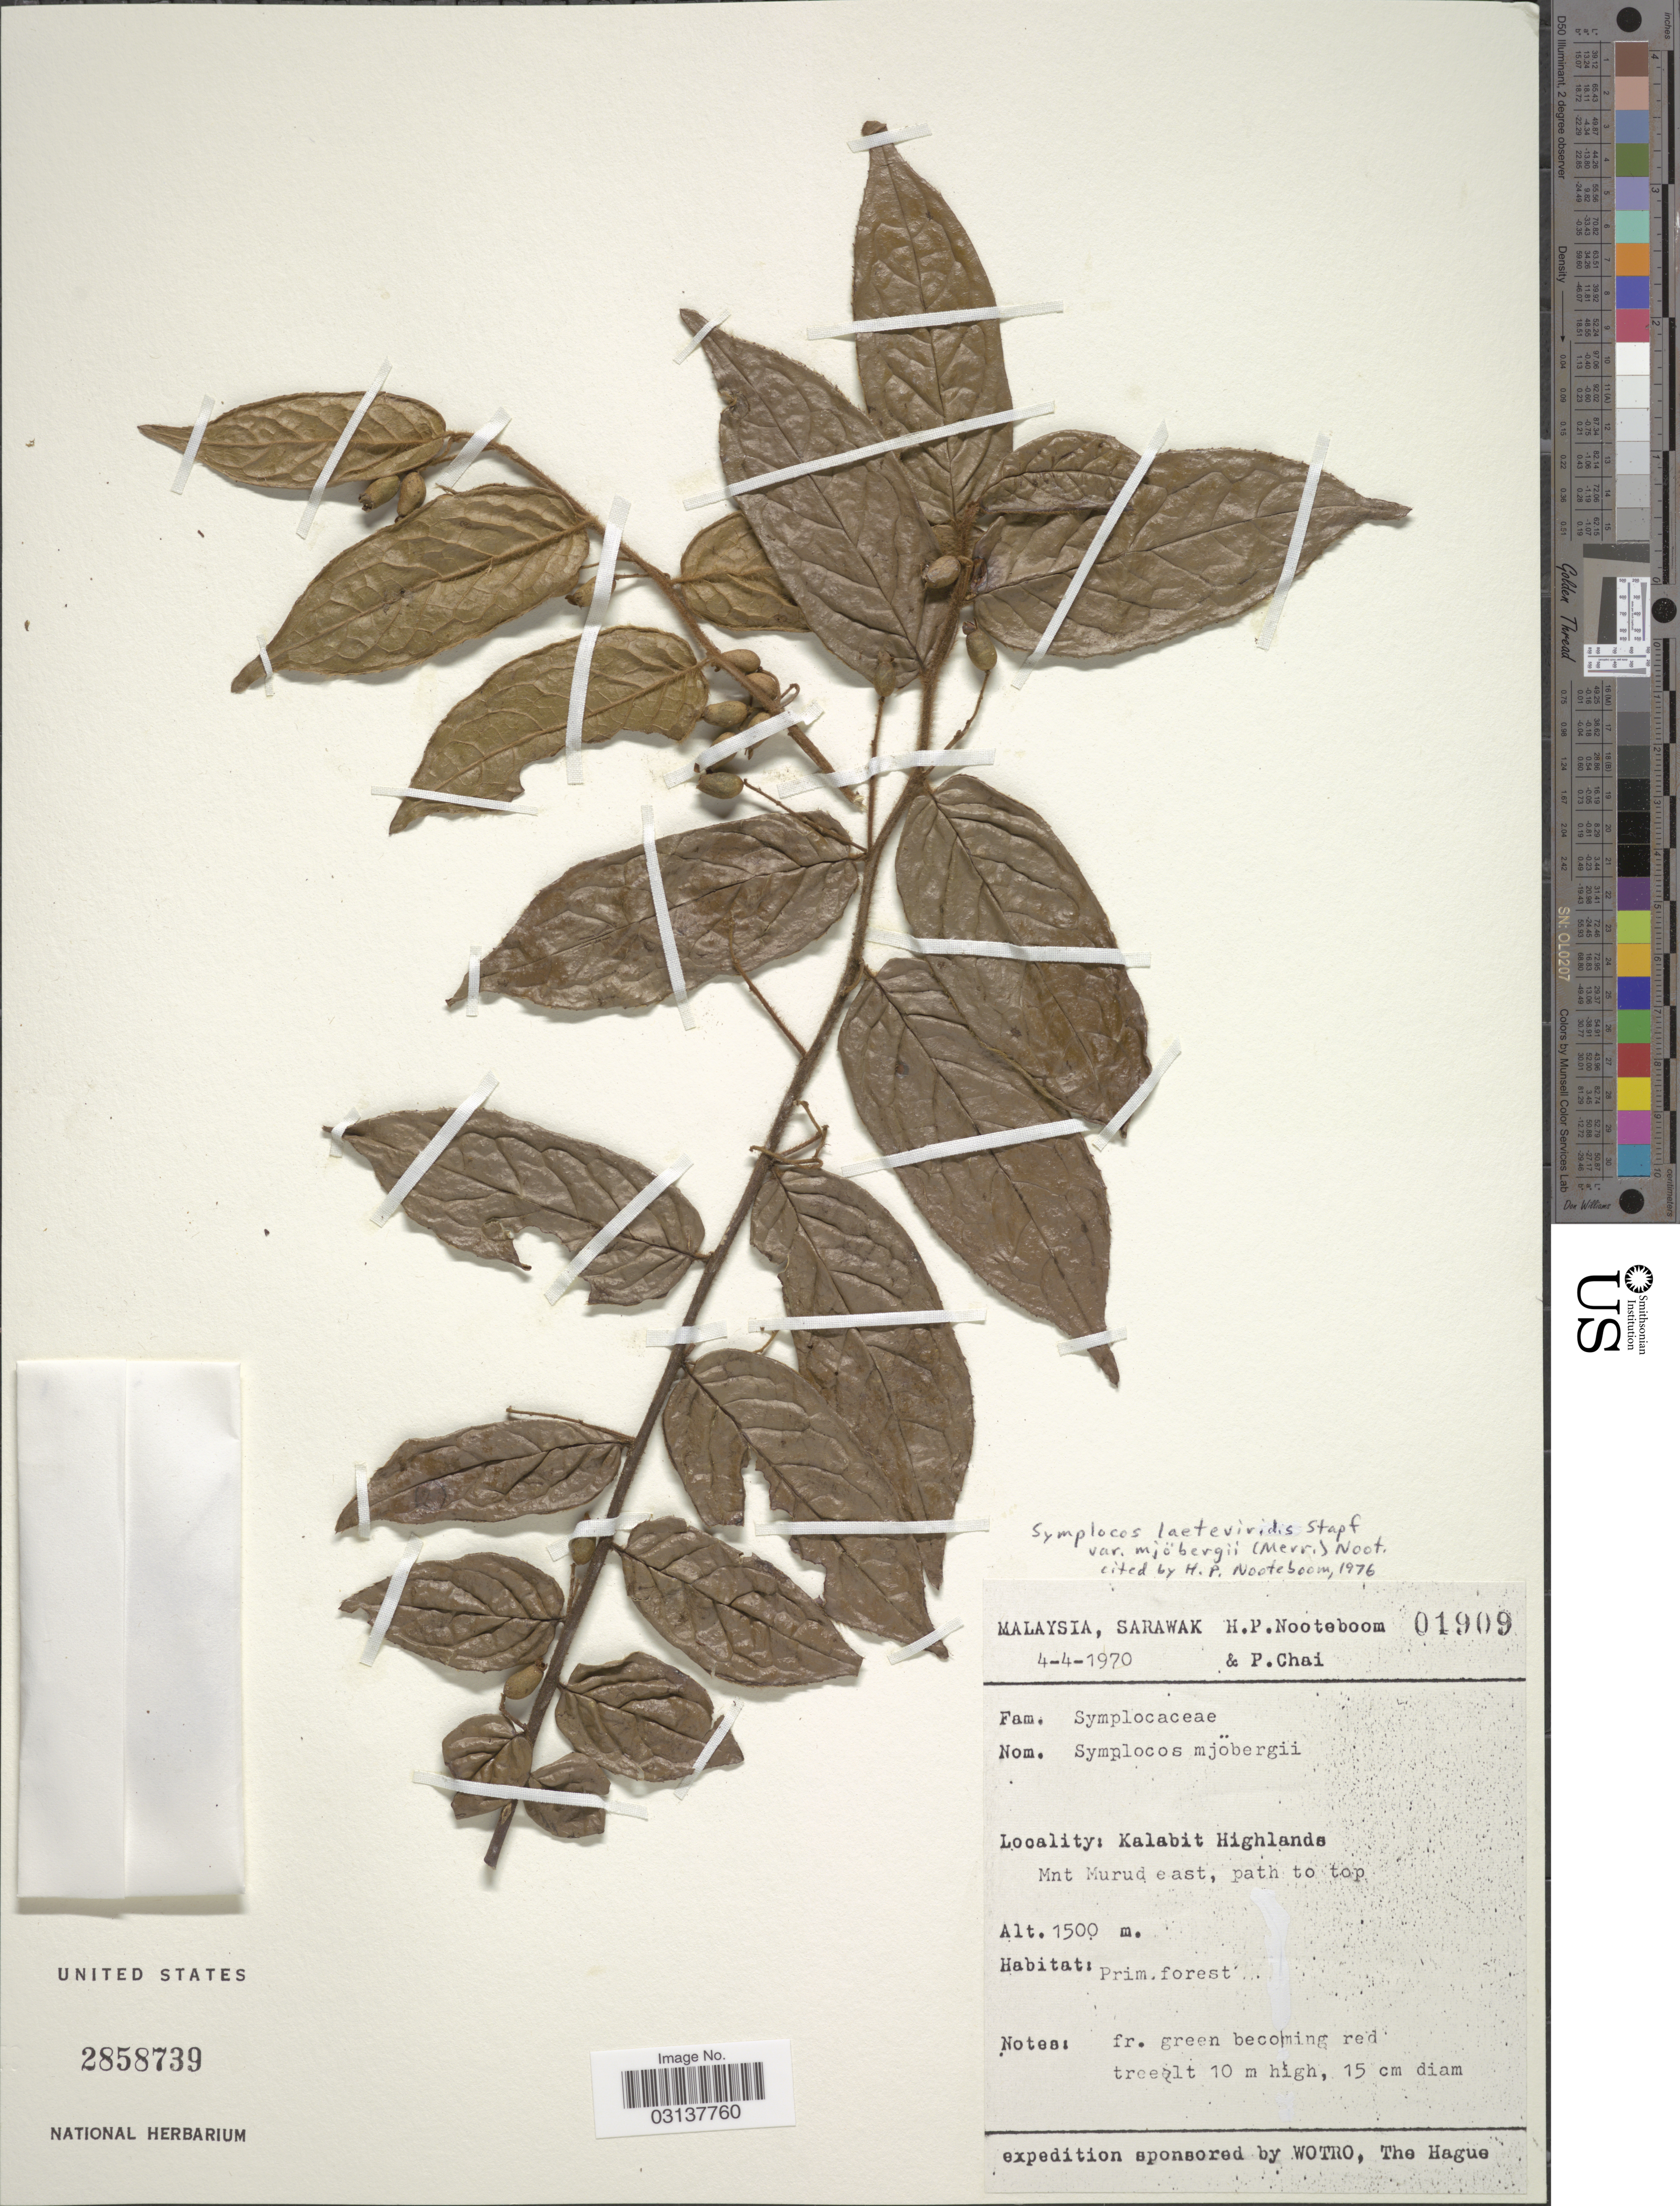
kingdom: Plantae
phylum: Tracheophyta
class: Magnoliopsida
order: Ericales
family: Symplocaceae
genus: Symplocos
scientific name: Symplocos laeteviridis var. mjoebergii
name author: (Merr.) Noot.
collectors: H. P. Nooteboom & P. Chai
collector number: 01909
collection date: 1970-04-04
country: Malaysia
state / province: Sarawak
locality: Kalabit Highlands, Mnt Murud east, path to top.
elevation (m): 1500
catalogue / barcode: US 2858739